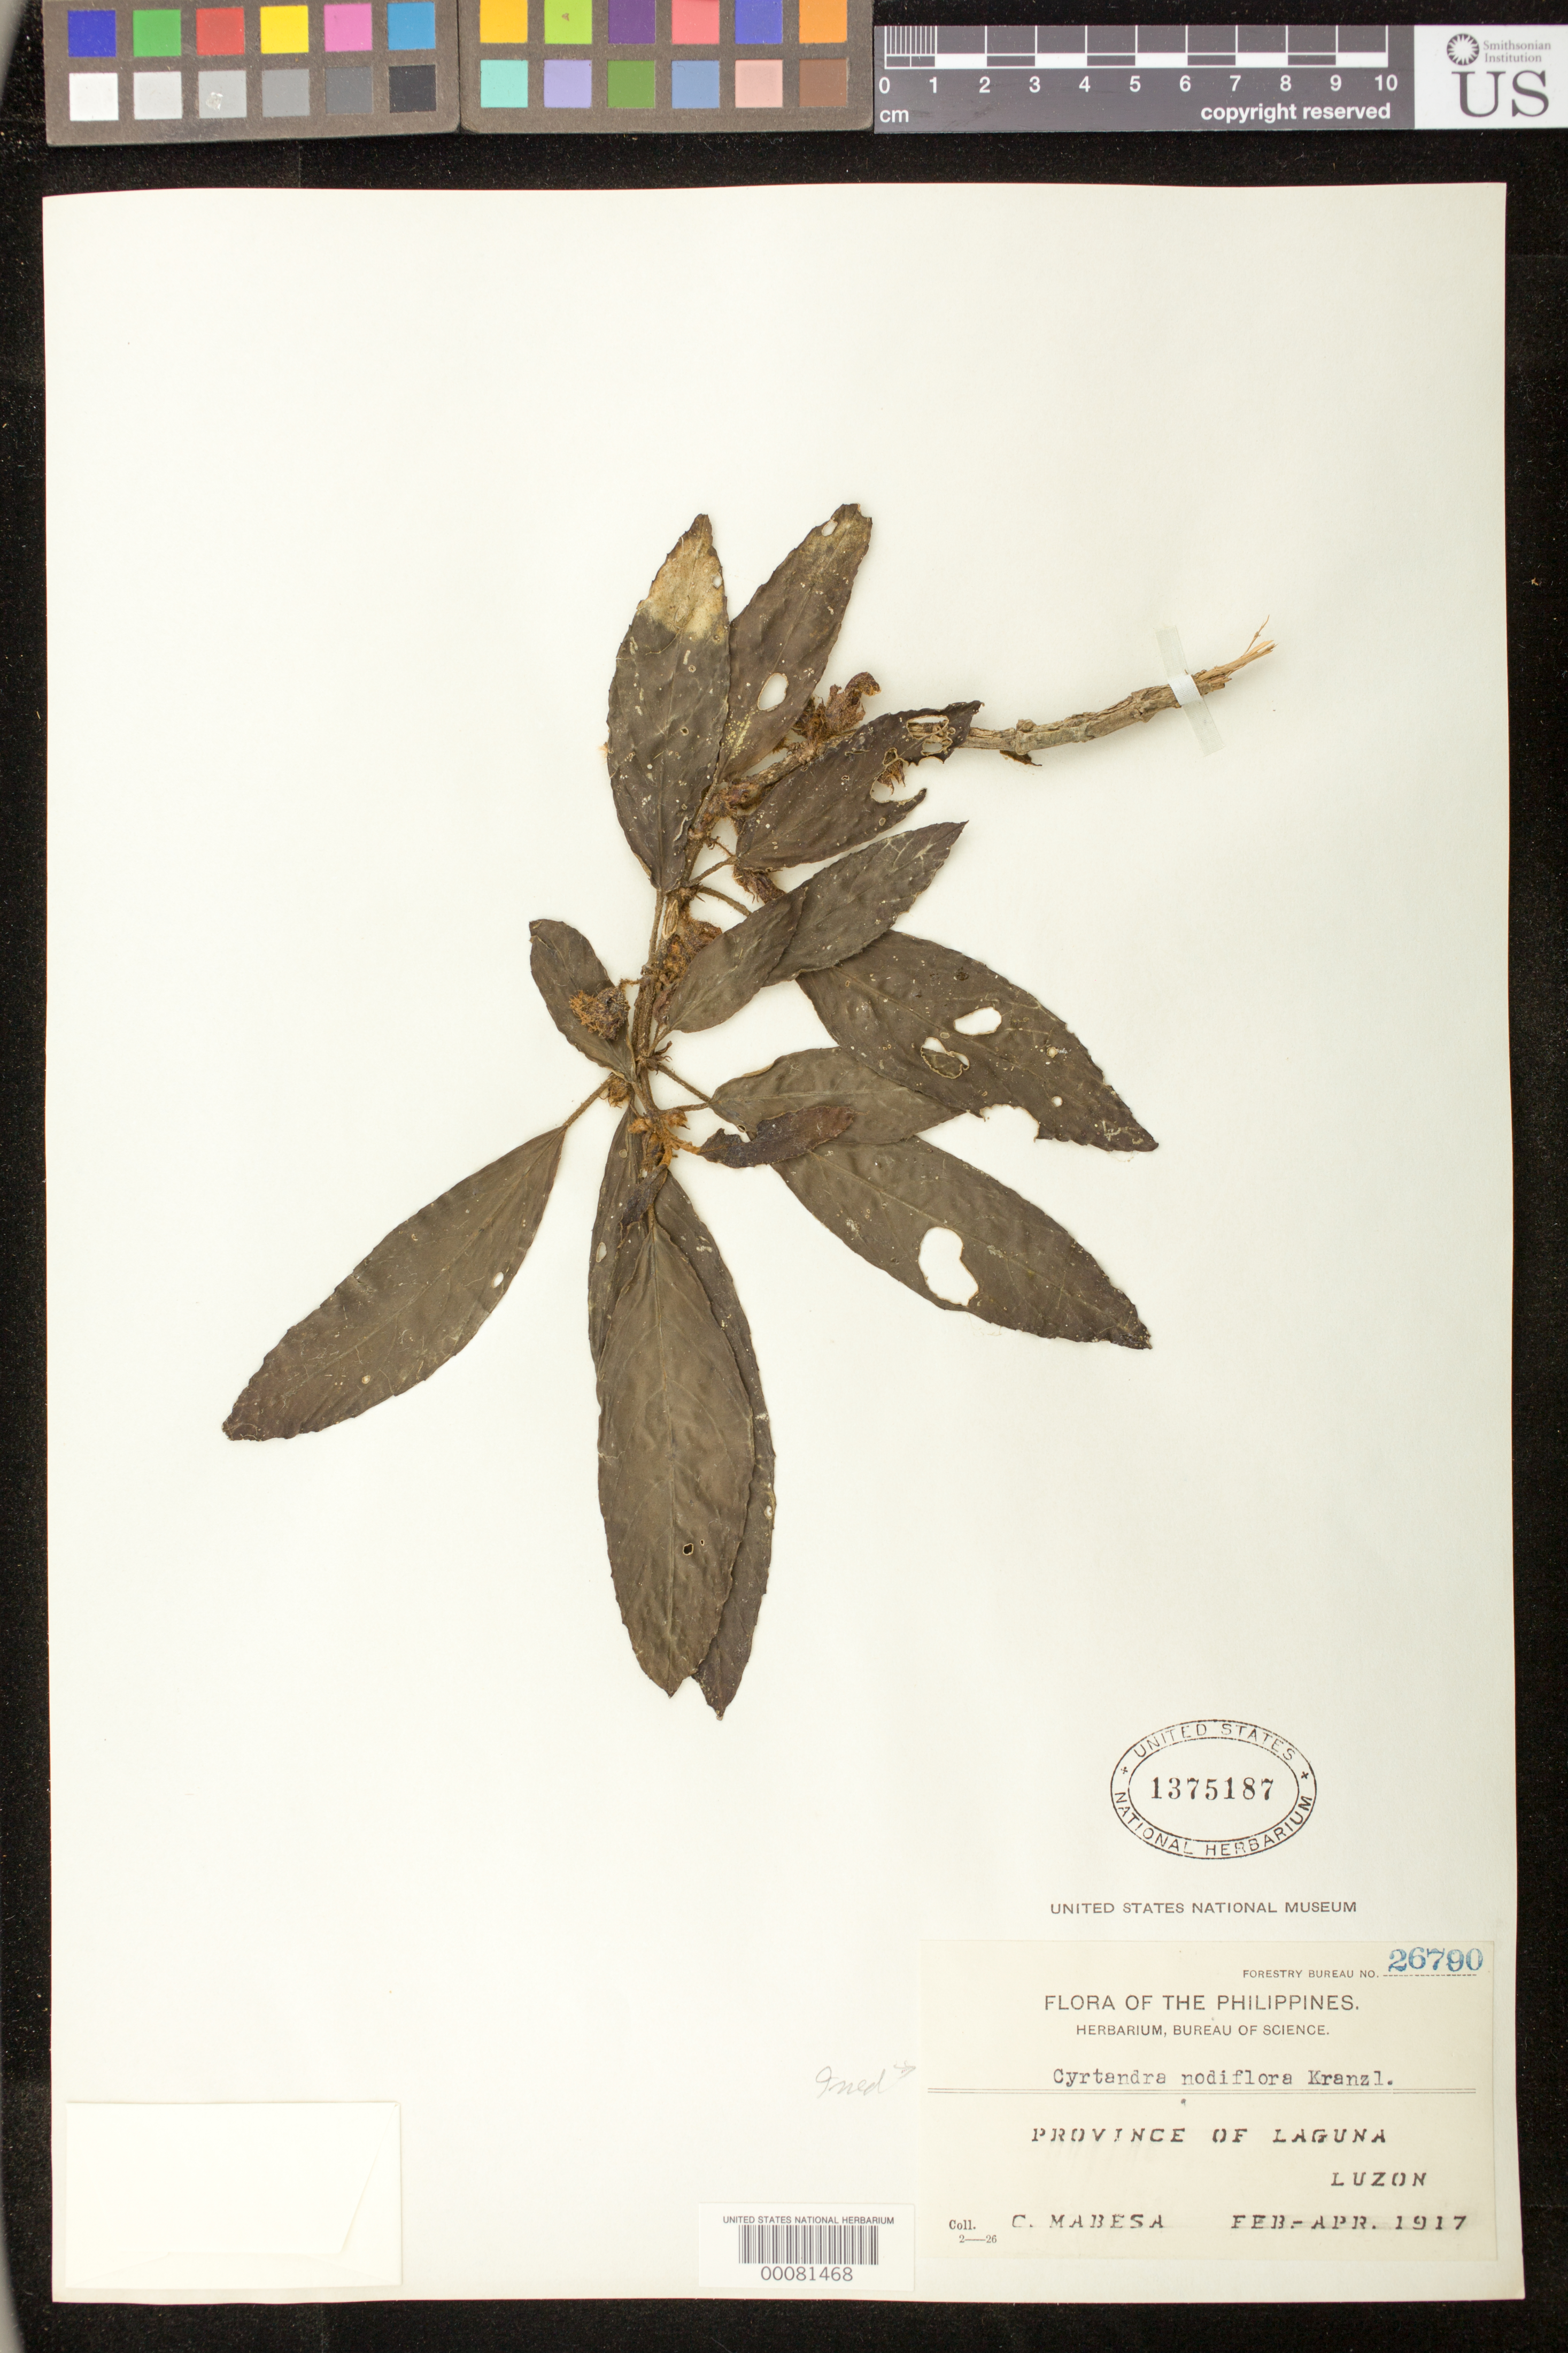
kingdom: Plantae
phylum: Tracheophyta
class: Magnoliopsida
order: Lamiales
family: Gesneriaceae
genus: Cyrtandra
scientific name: Cyrtandra roseoalba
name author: Kraenzl.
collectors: C. Mabesa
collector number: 26790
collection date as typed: Feb-Apr 1917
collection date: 1917-02/1917-04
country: Philippines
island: Luzon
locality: Laguna,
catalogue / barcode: US 1375187